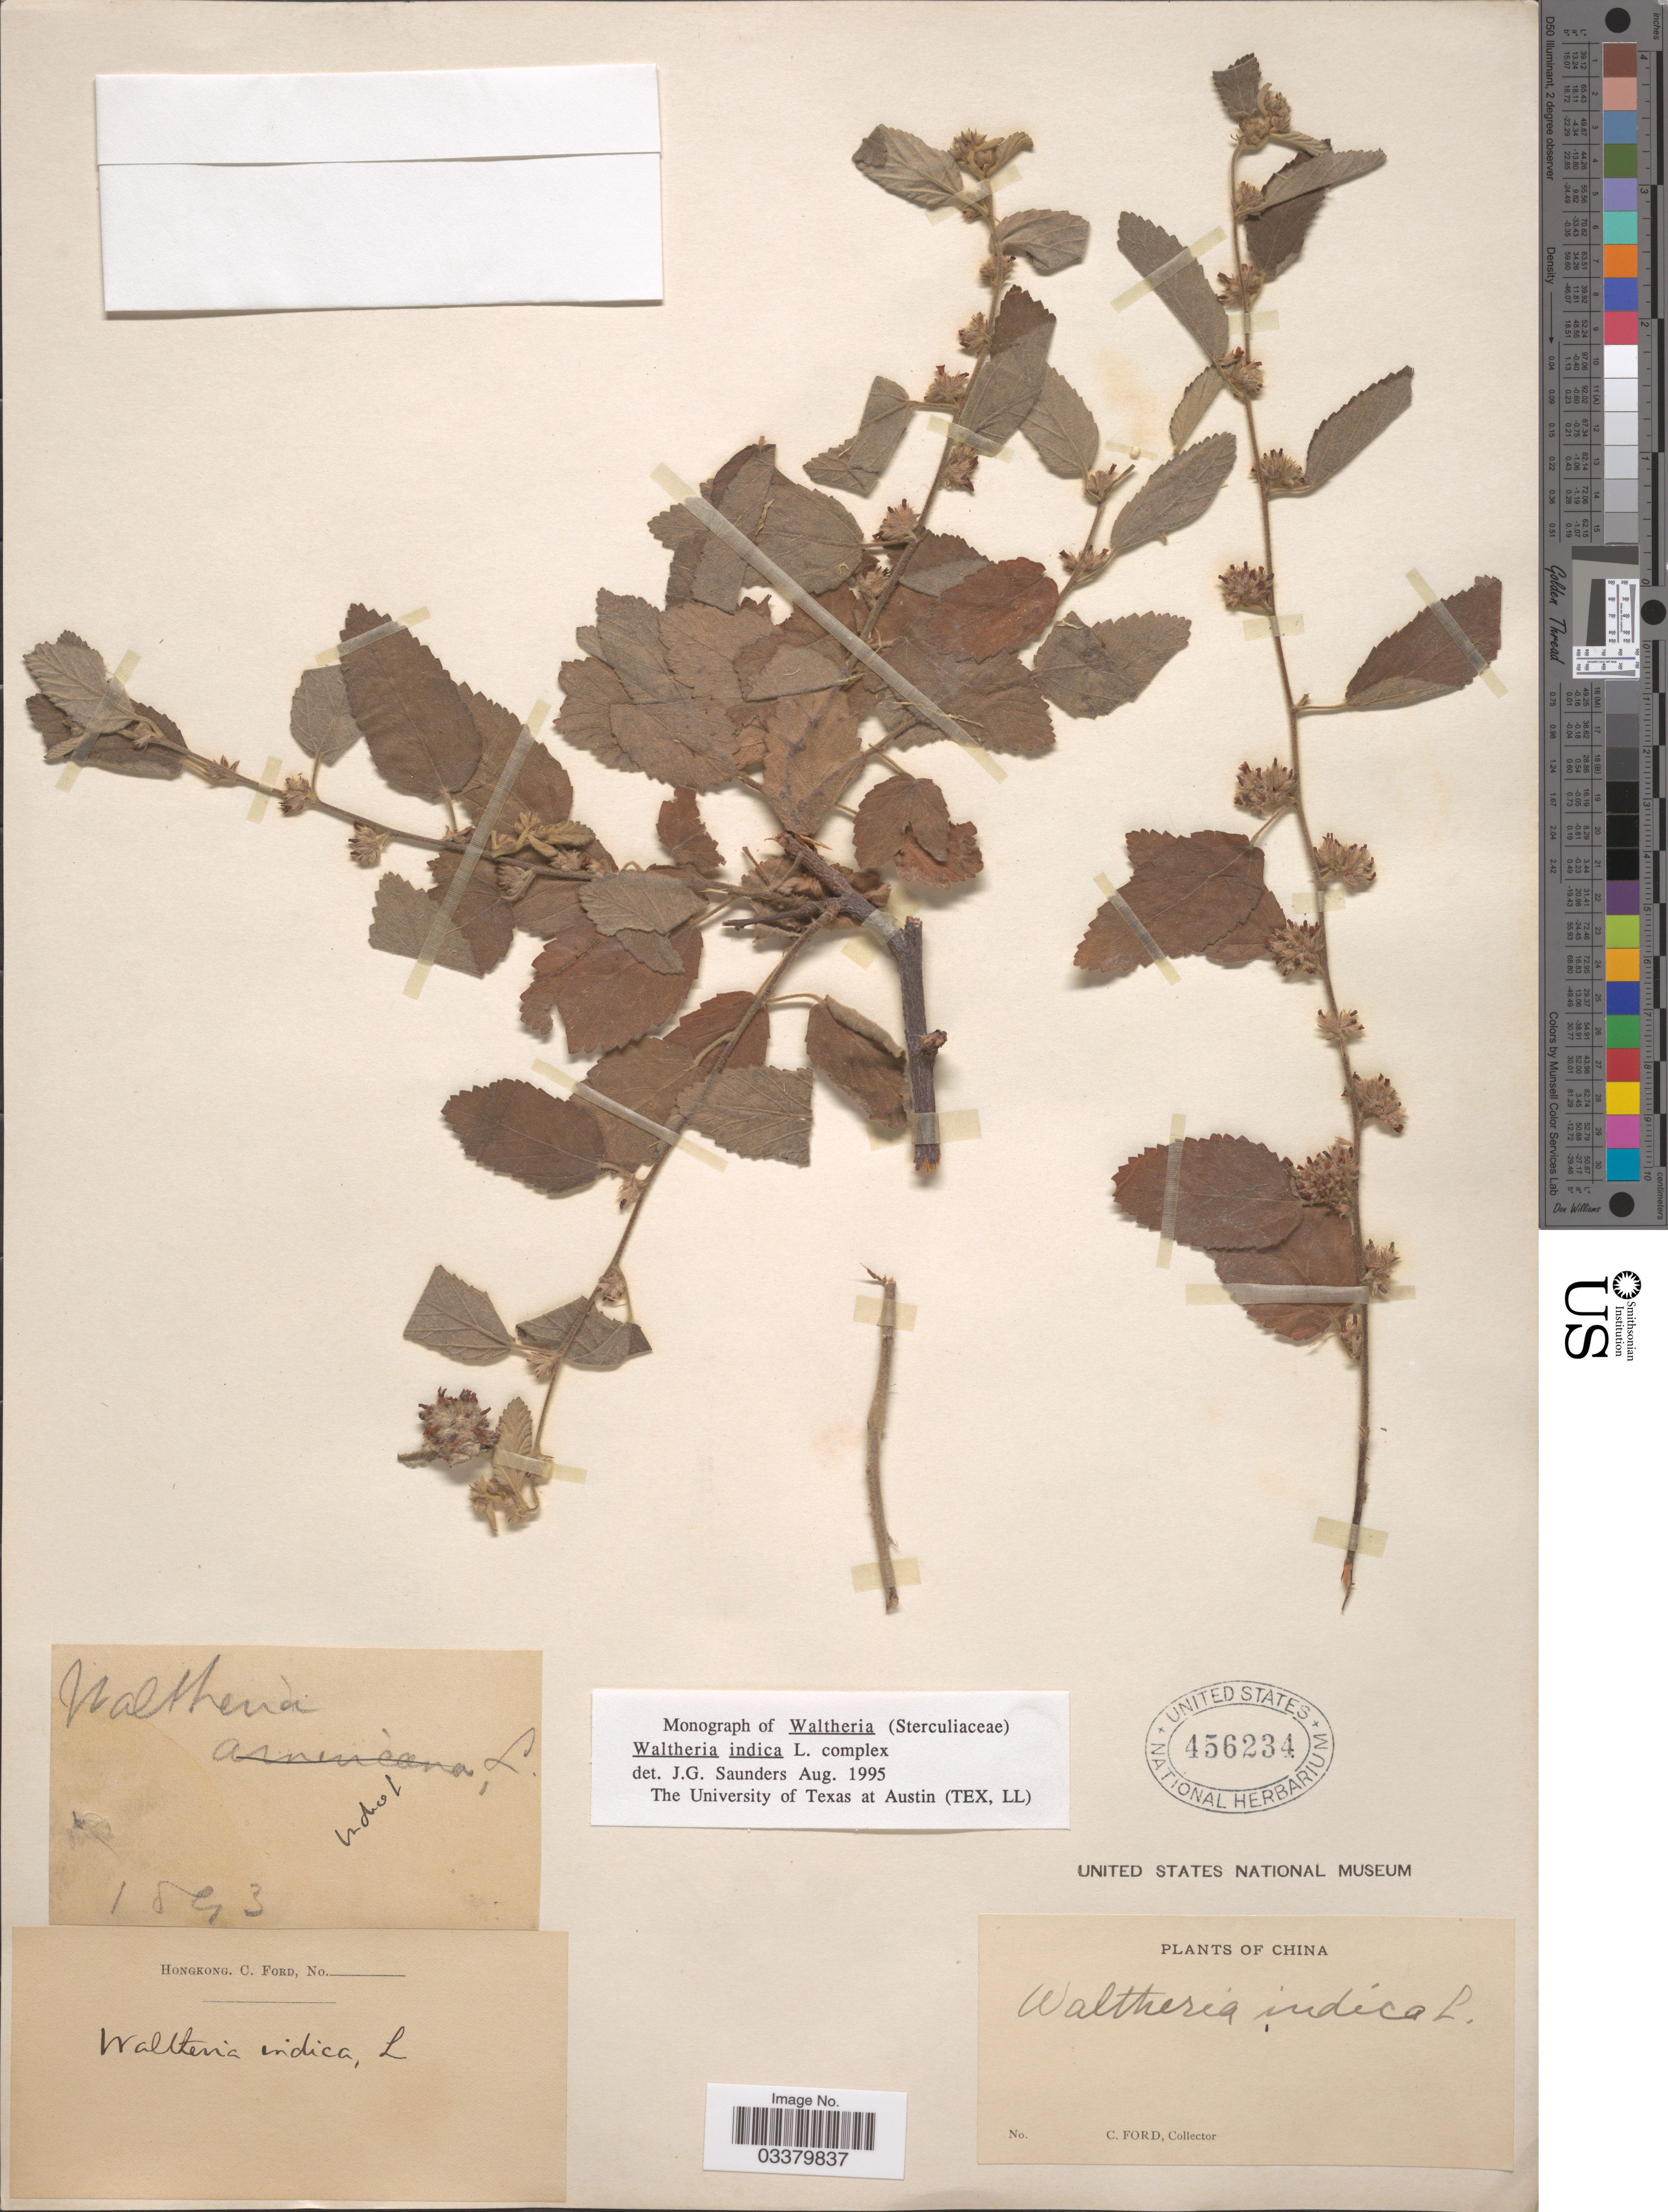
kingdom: Plantae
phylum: Tracheophyta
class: Magnoliopsida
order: Malvales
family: Malvaceae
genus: Waltheria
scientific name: Waltheria indica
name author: L.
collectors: C. Ford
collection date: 1843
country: China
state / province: Hong Kong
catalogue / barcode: US 456234